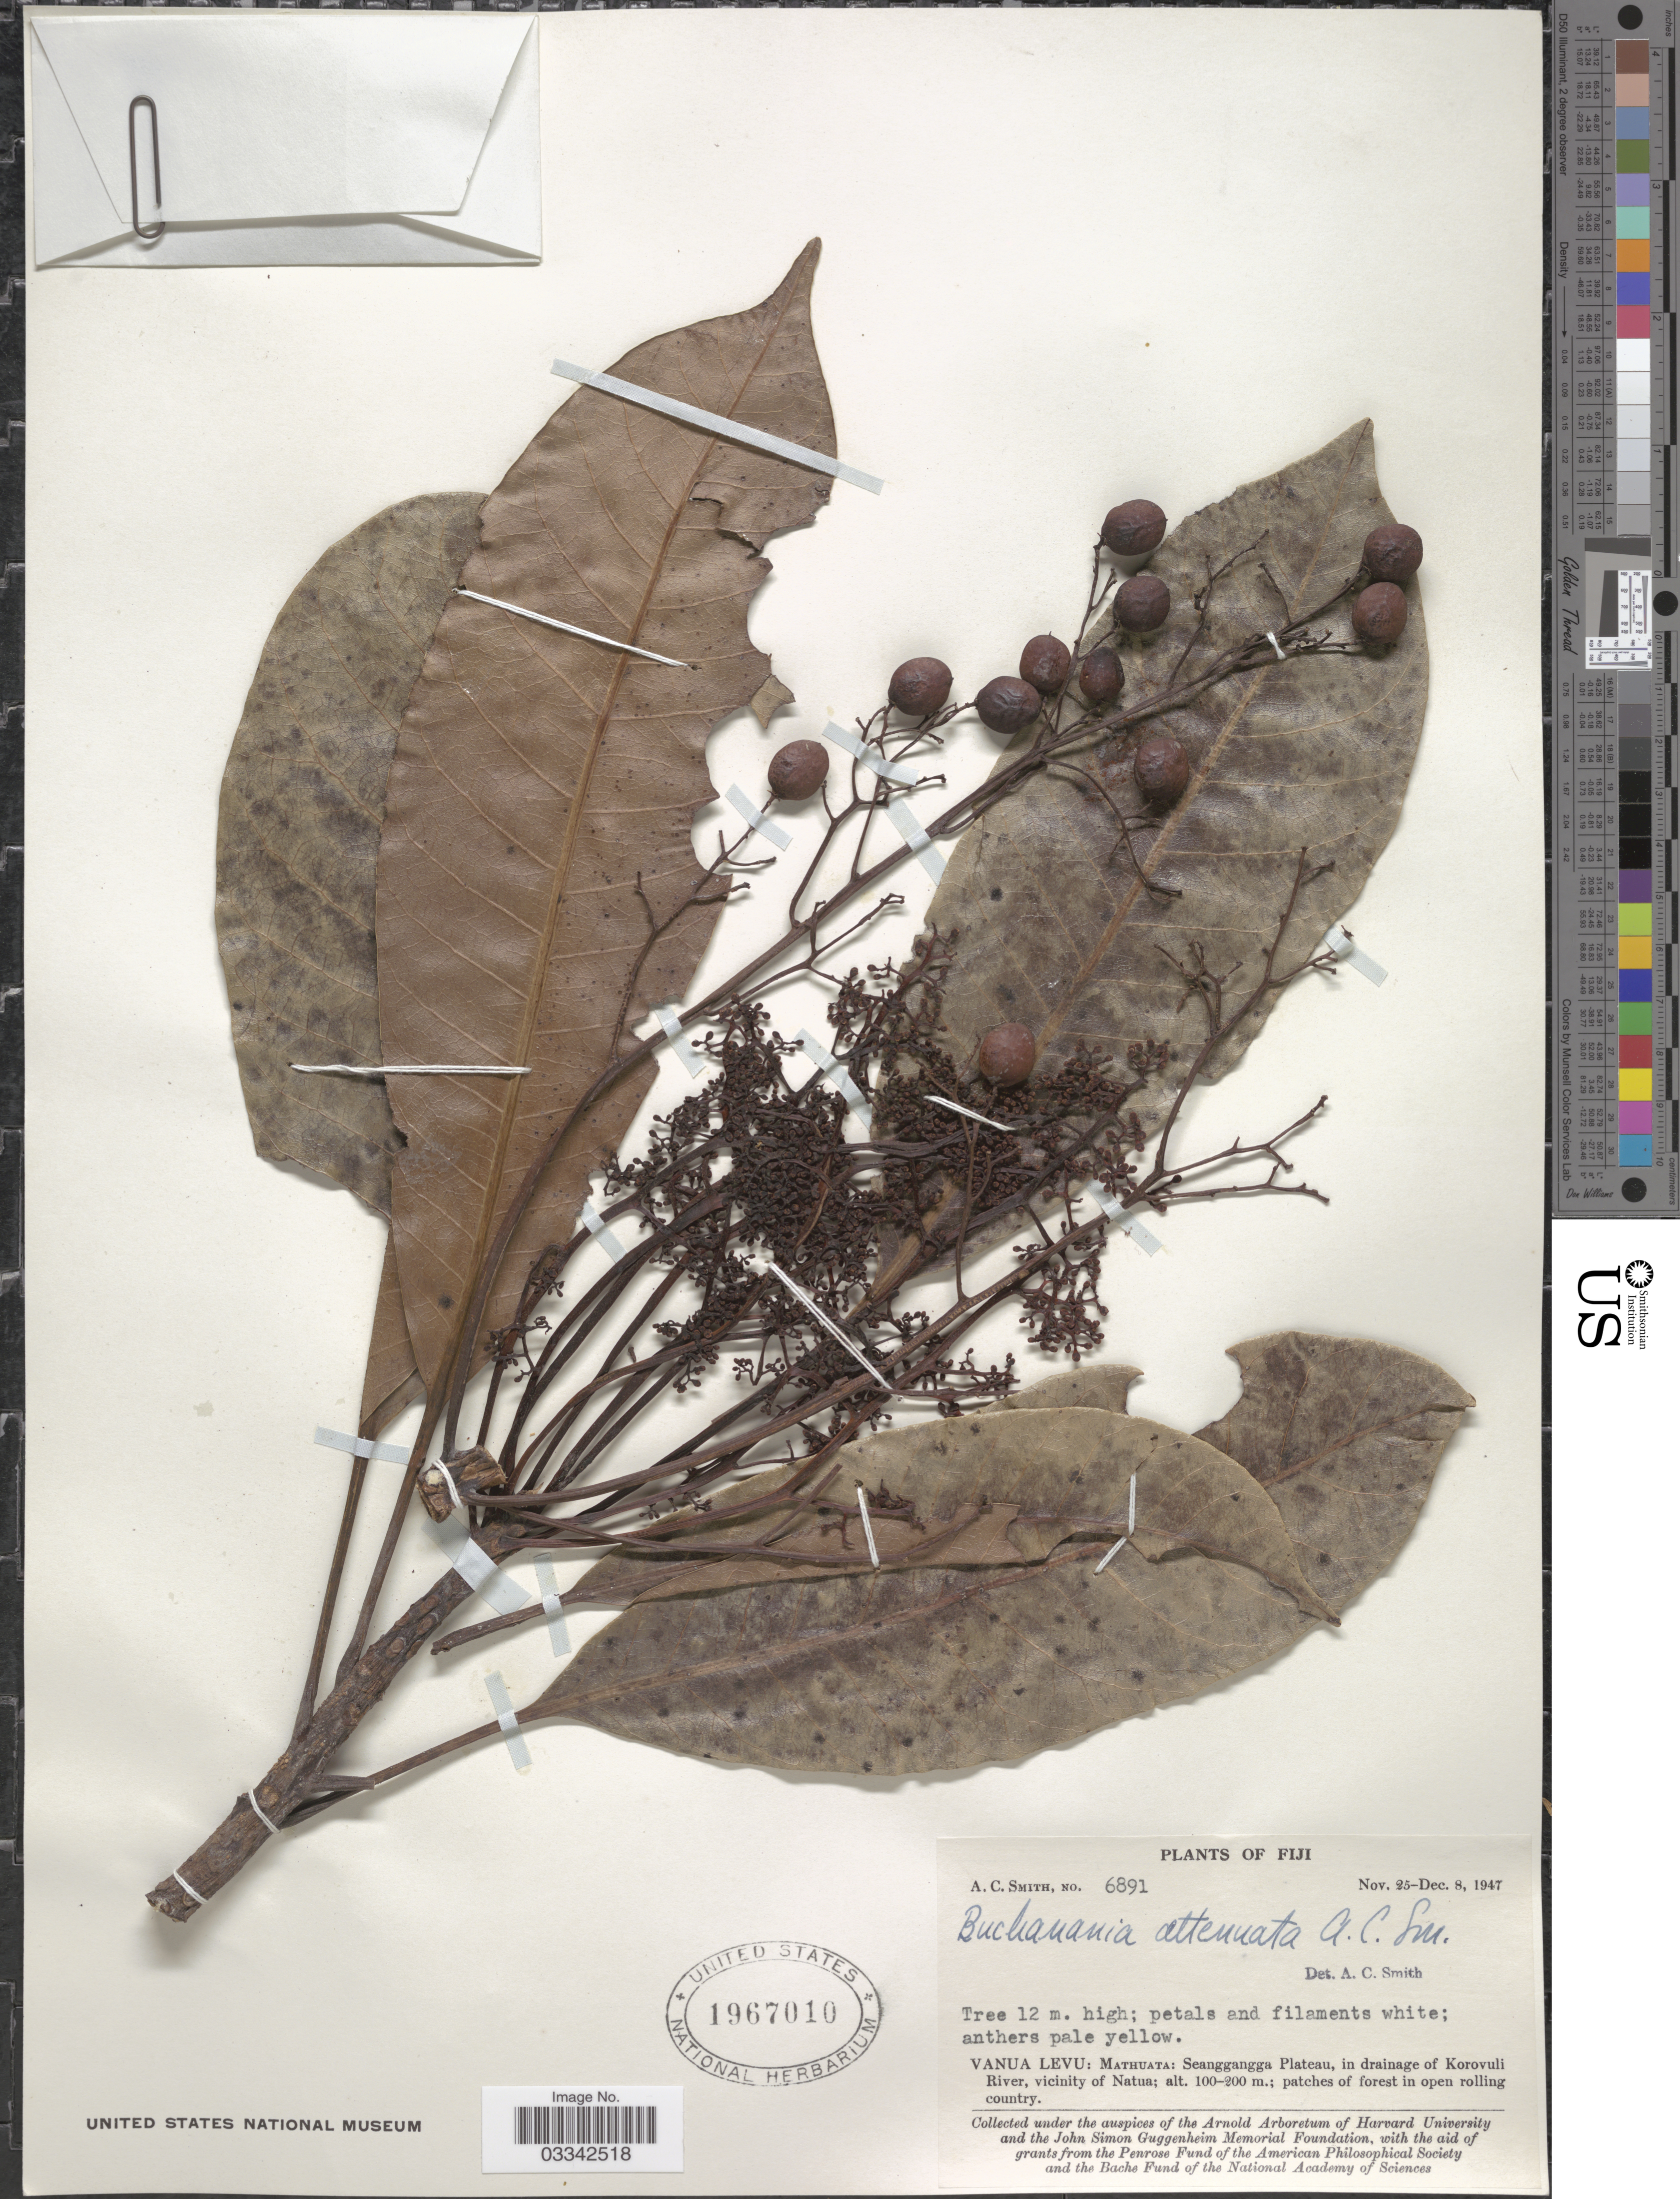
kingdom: Plantae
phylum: Tracheophyta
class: Magnoliopsida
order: Sapindales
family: Anacardiaceae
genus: Buchanania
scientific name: Buchanania attenuata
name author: A.C. Sm.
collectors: A. C. Smith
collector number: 6891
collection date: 1947-11-25/1947-12-08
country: Fiji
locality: Vanau Levu: Mathuata: Seanggangga Plateau, in drainage of Korovuli River, vicinity of Natua.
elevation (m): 100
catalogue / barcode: US 1967010